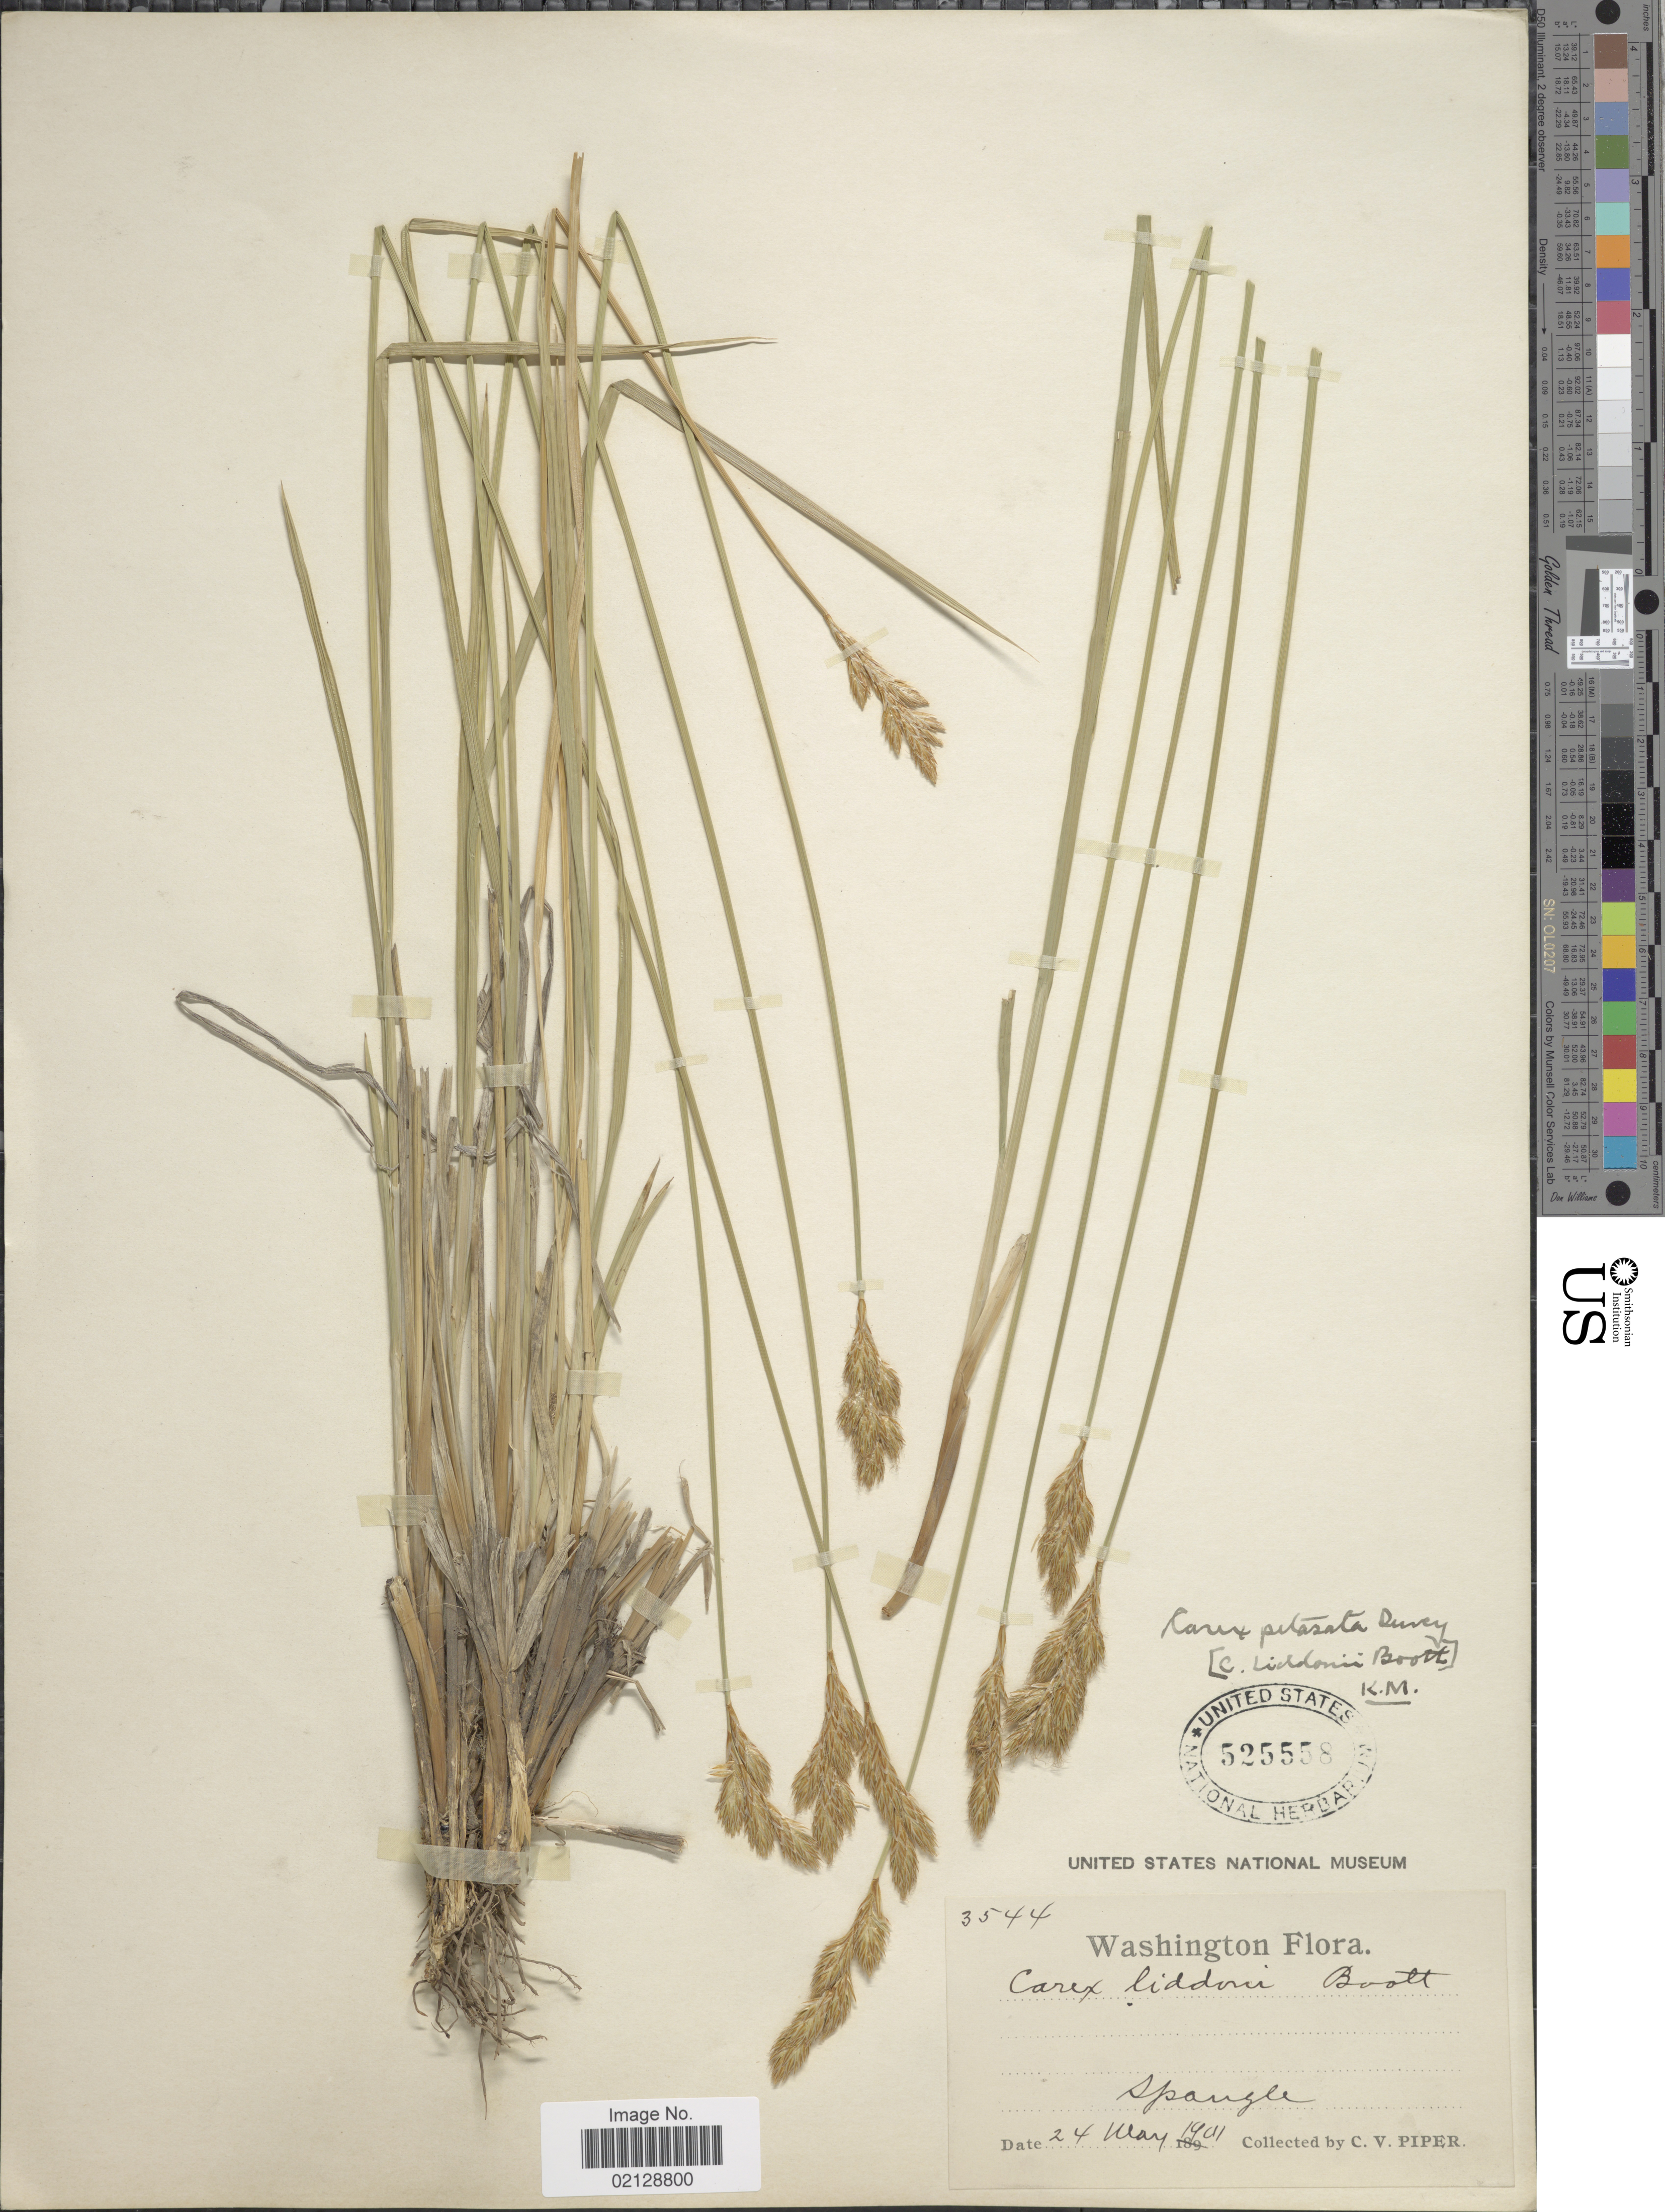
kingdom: Plantae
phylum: Tracheophyta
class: Liliopsida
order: Poales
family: Cyperaceae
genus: Carex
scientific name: Carex petasata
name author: Dewey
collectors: C. V. Piper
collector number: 3544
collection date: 1901-05-24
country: United States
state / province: Washington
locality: Spangle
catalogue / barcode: US 525558